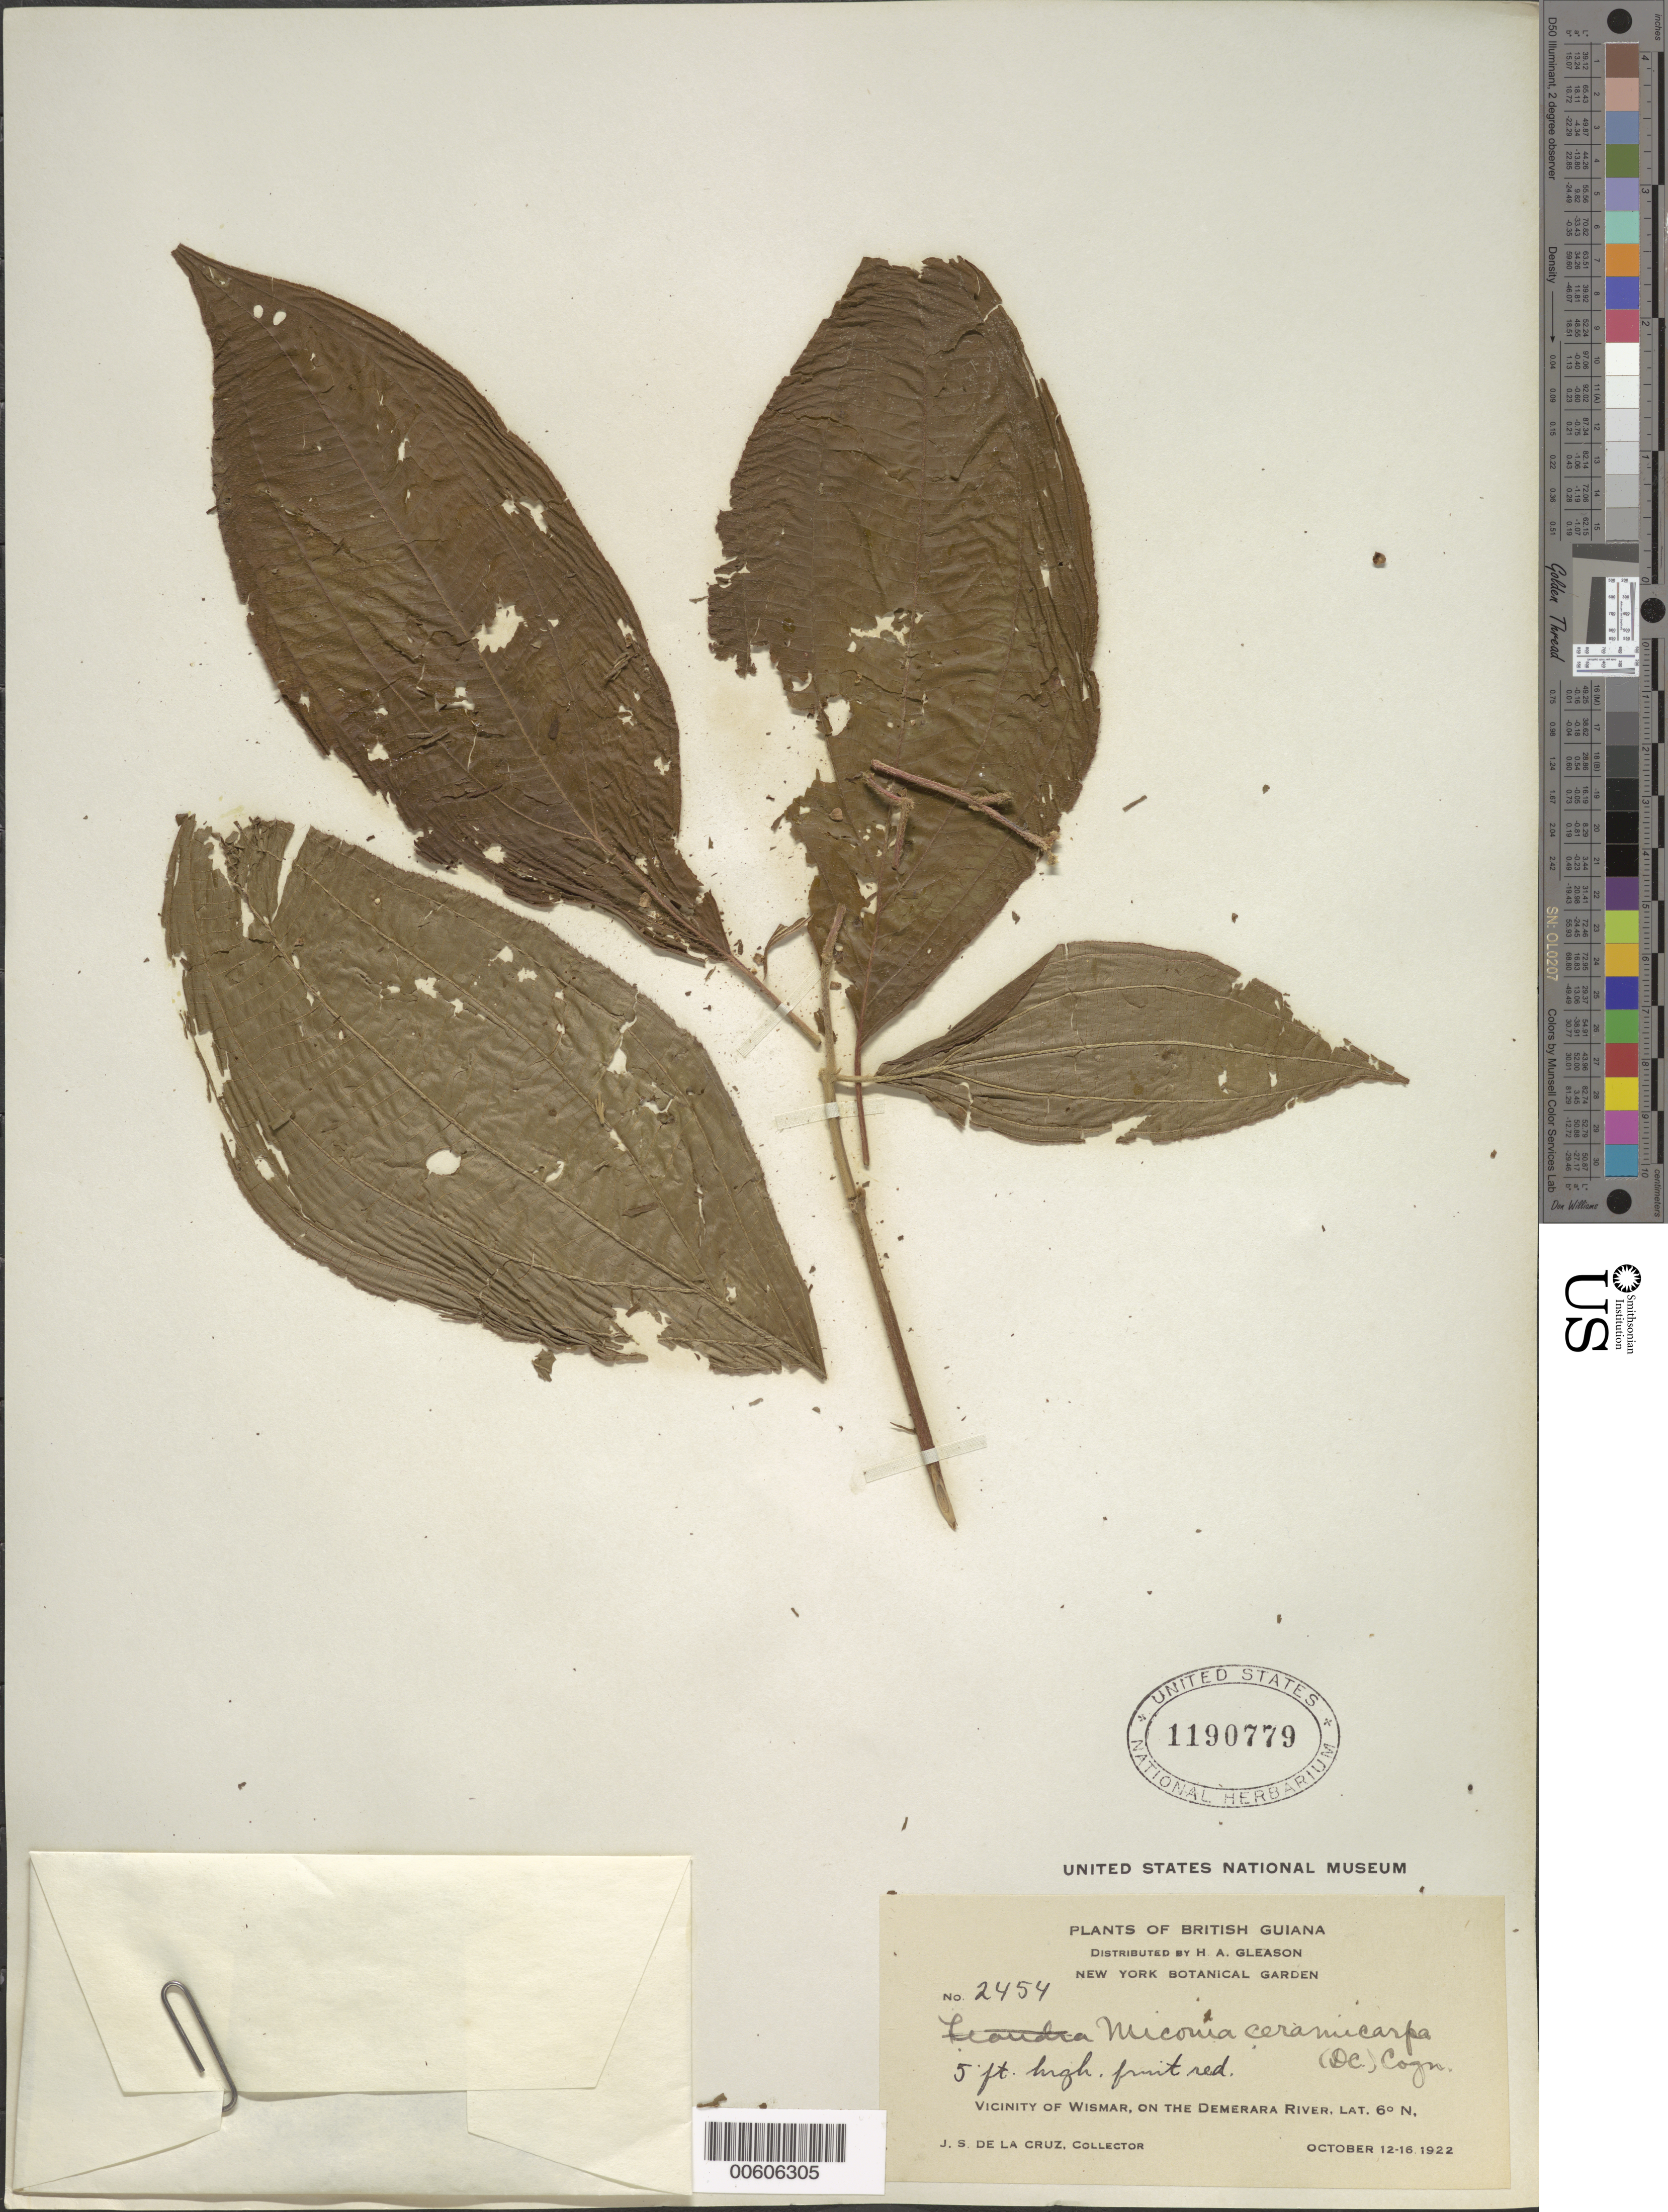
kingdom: Plantae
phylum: Tracheophyta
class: Magnoliopsida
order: Myrtales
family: Melastomataceae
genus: Miconia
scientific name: Miconia ceramicarpa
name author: (DC.) Cogn.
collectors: J. S. de la Cruz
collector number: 2454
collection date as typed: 12-Oct-22 to 16-Oct-22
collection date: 1922-10-12/1922-10-16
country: Guyana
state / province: U. Demerara-Berbice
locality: Wismar vic., on the Demerara River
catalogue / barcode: US 1190779